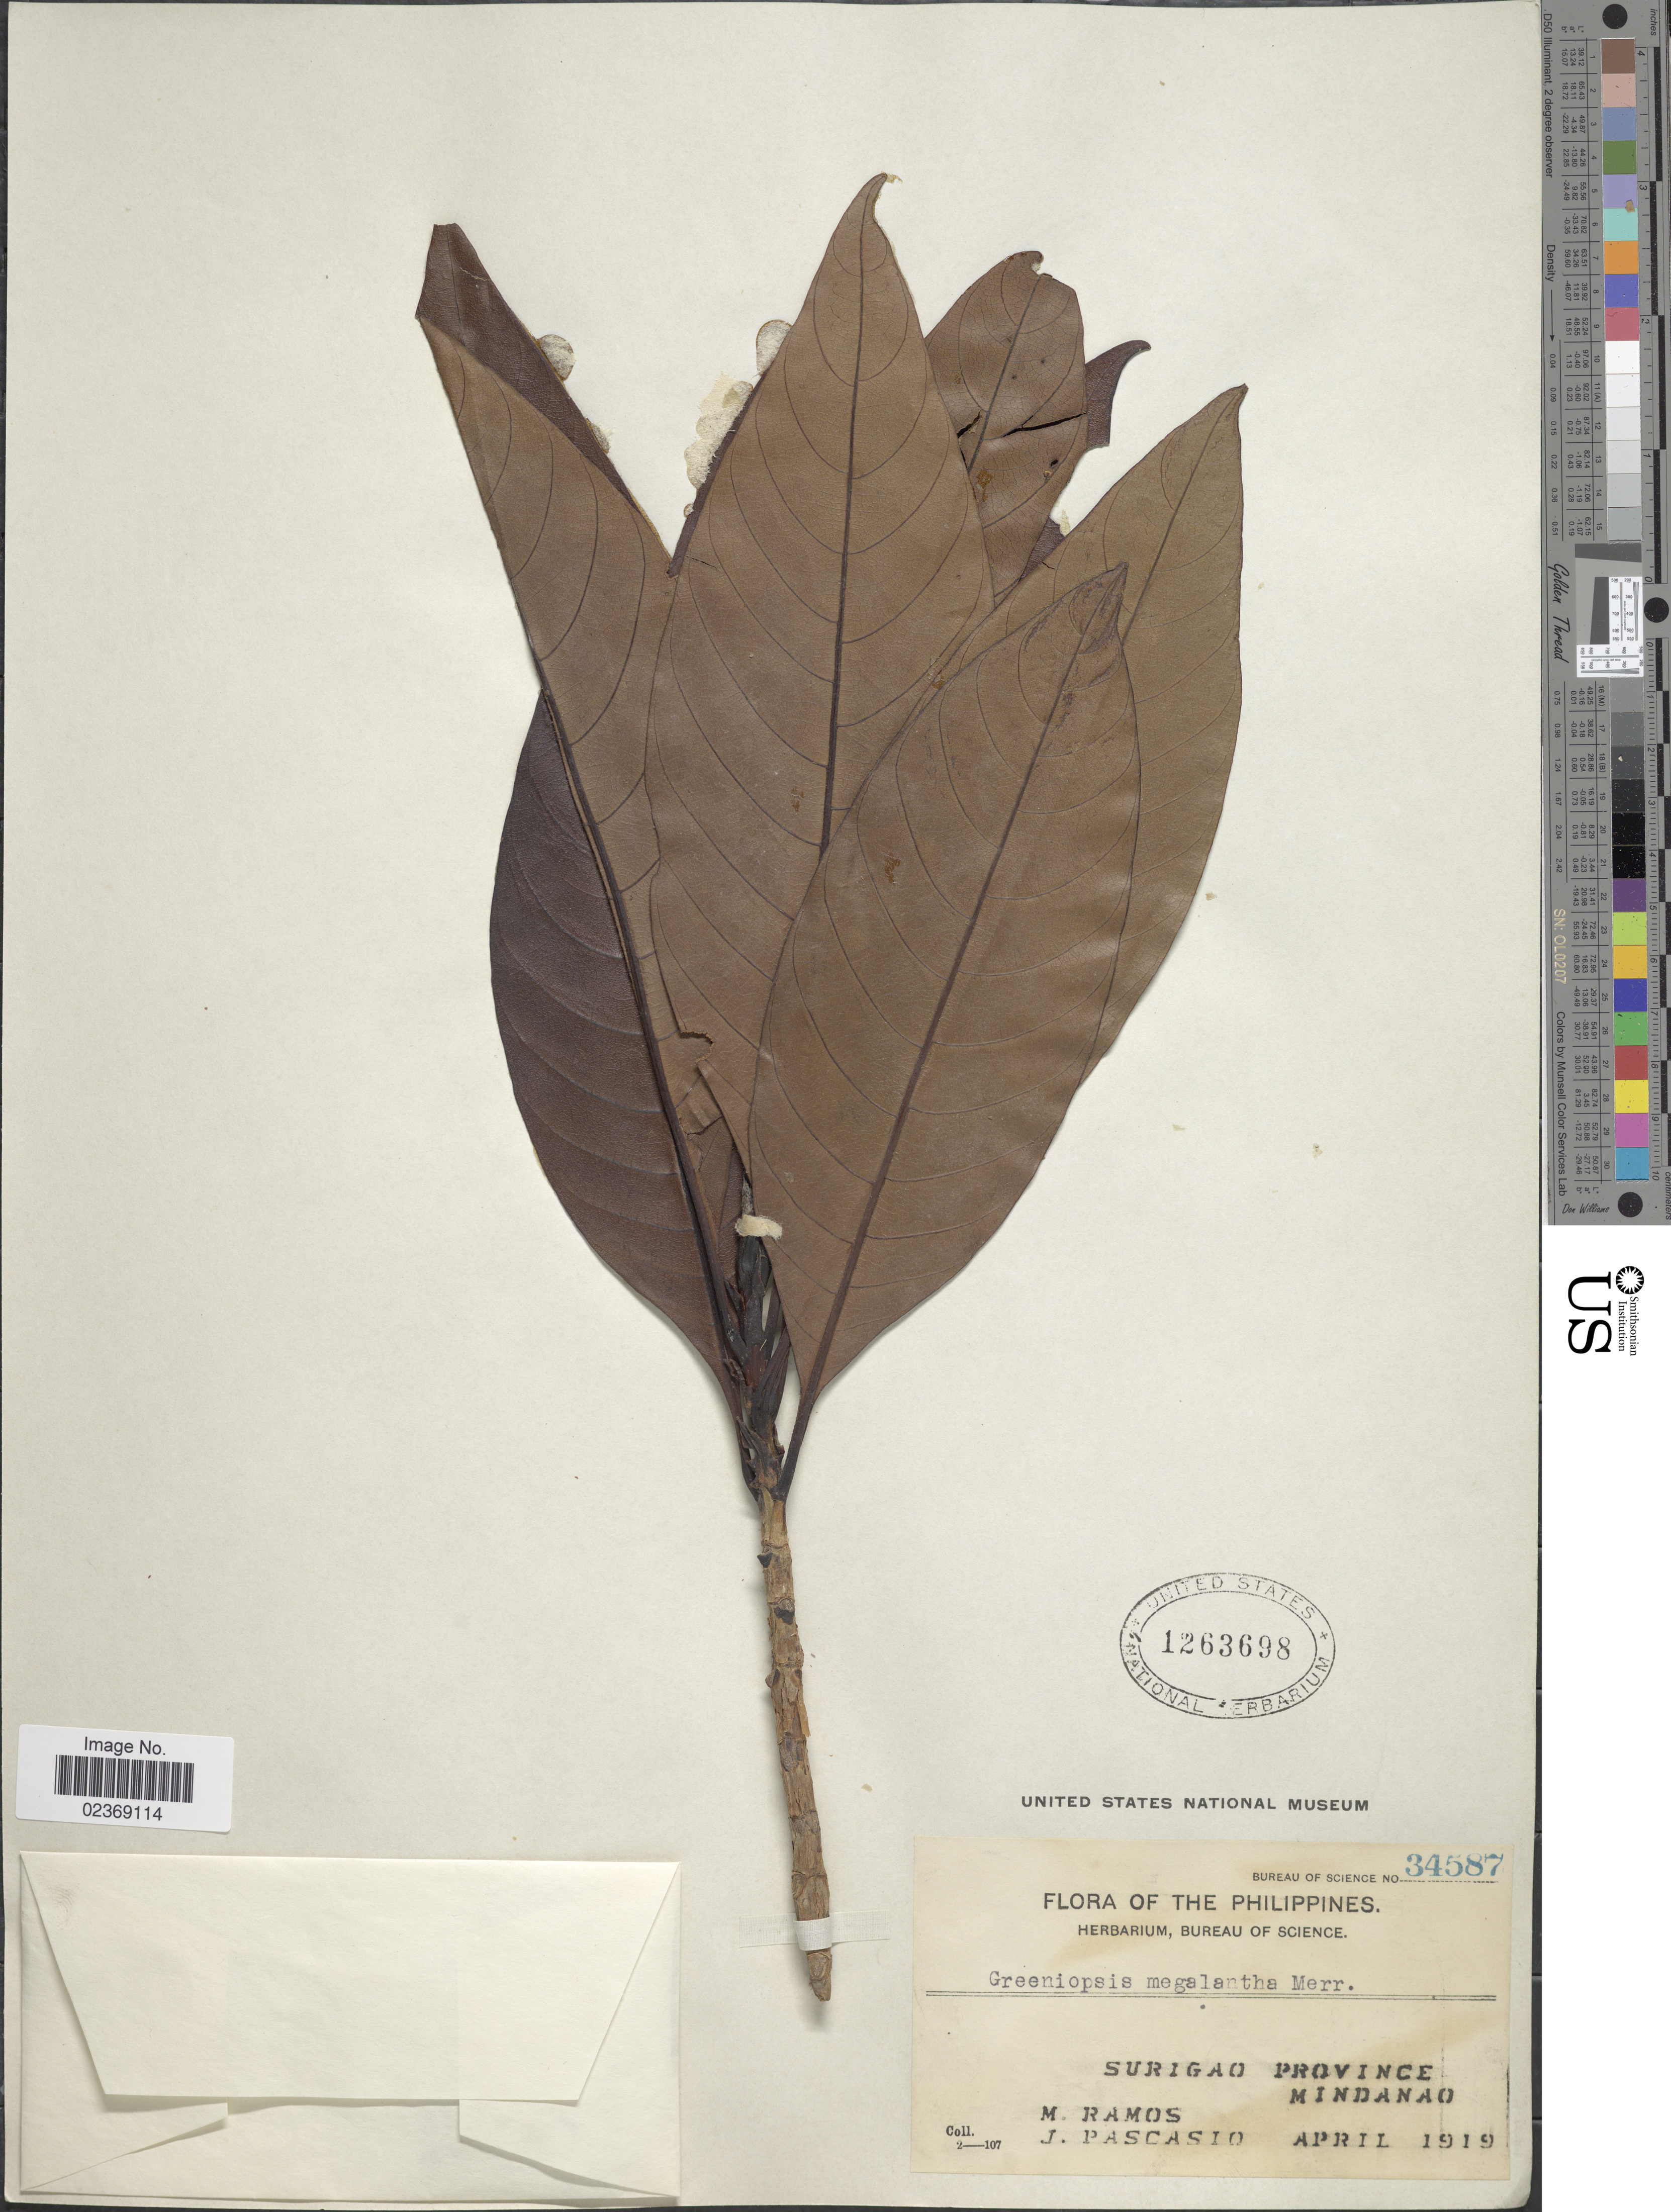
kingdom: Plantae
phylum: Tracheophyta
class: Magnoliopsida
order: Gentianales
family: Rubiaceae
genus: Greeniopsis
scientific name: Greeniopsis megalantha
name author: Merr.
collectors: M. Ramos & J. Pascasio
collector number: Bureau of Science 34587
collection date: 1919-04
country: Philippines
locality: Surigao Province, Mindanao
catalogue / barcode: US 1263698